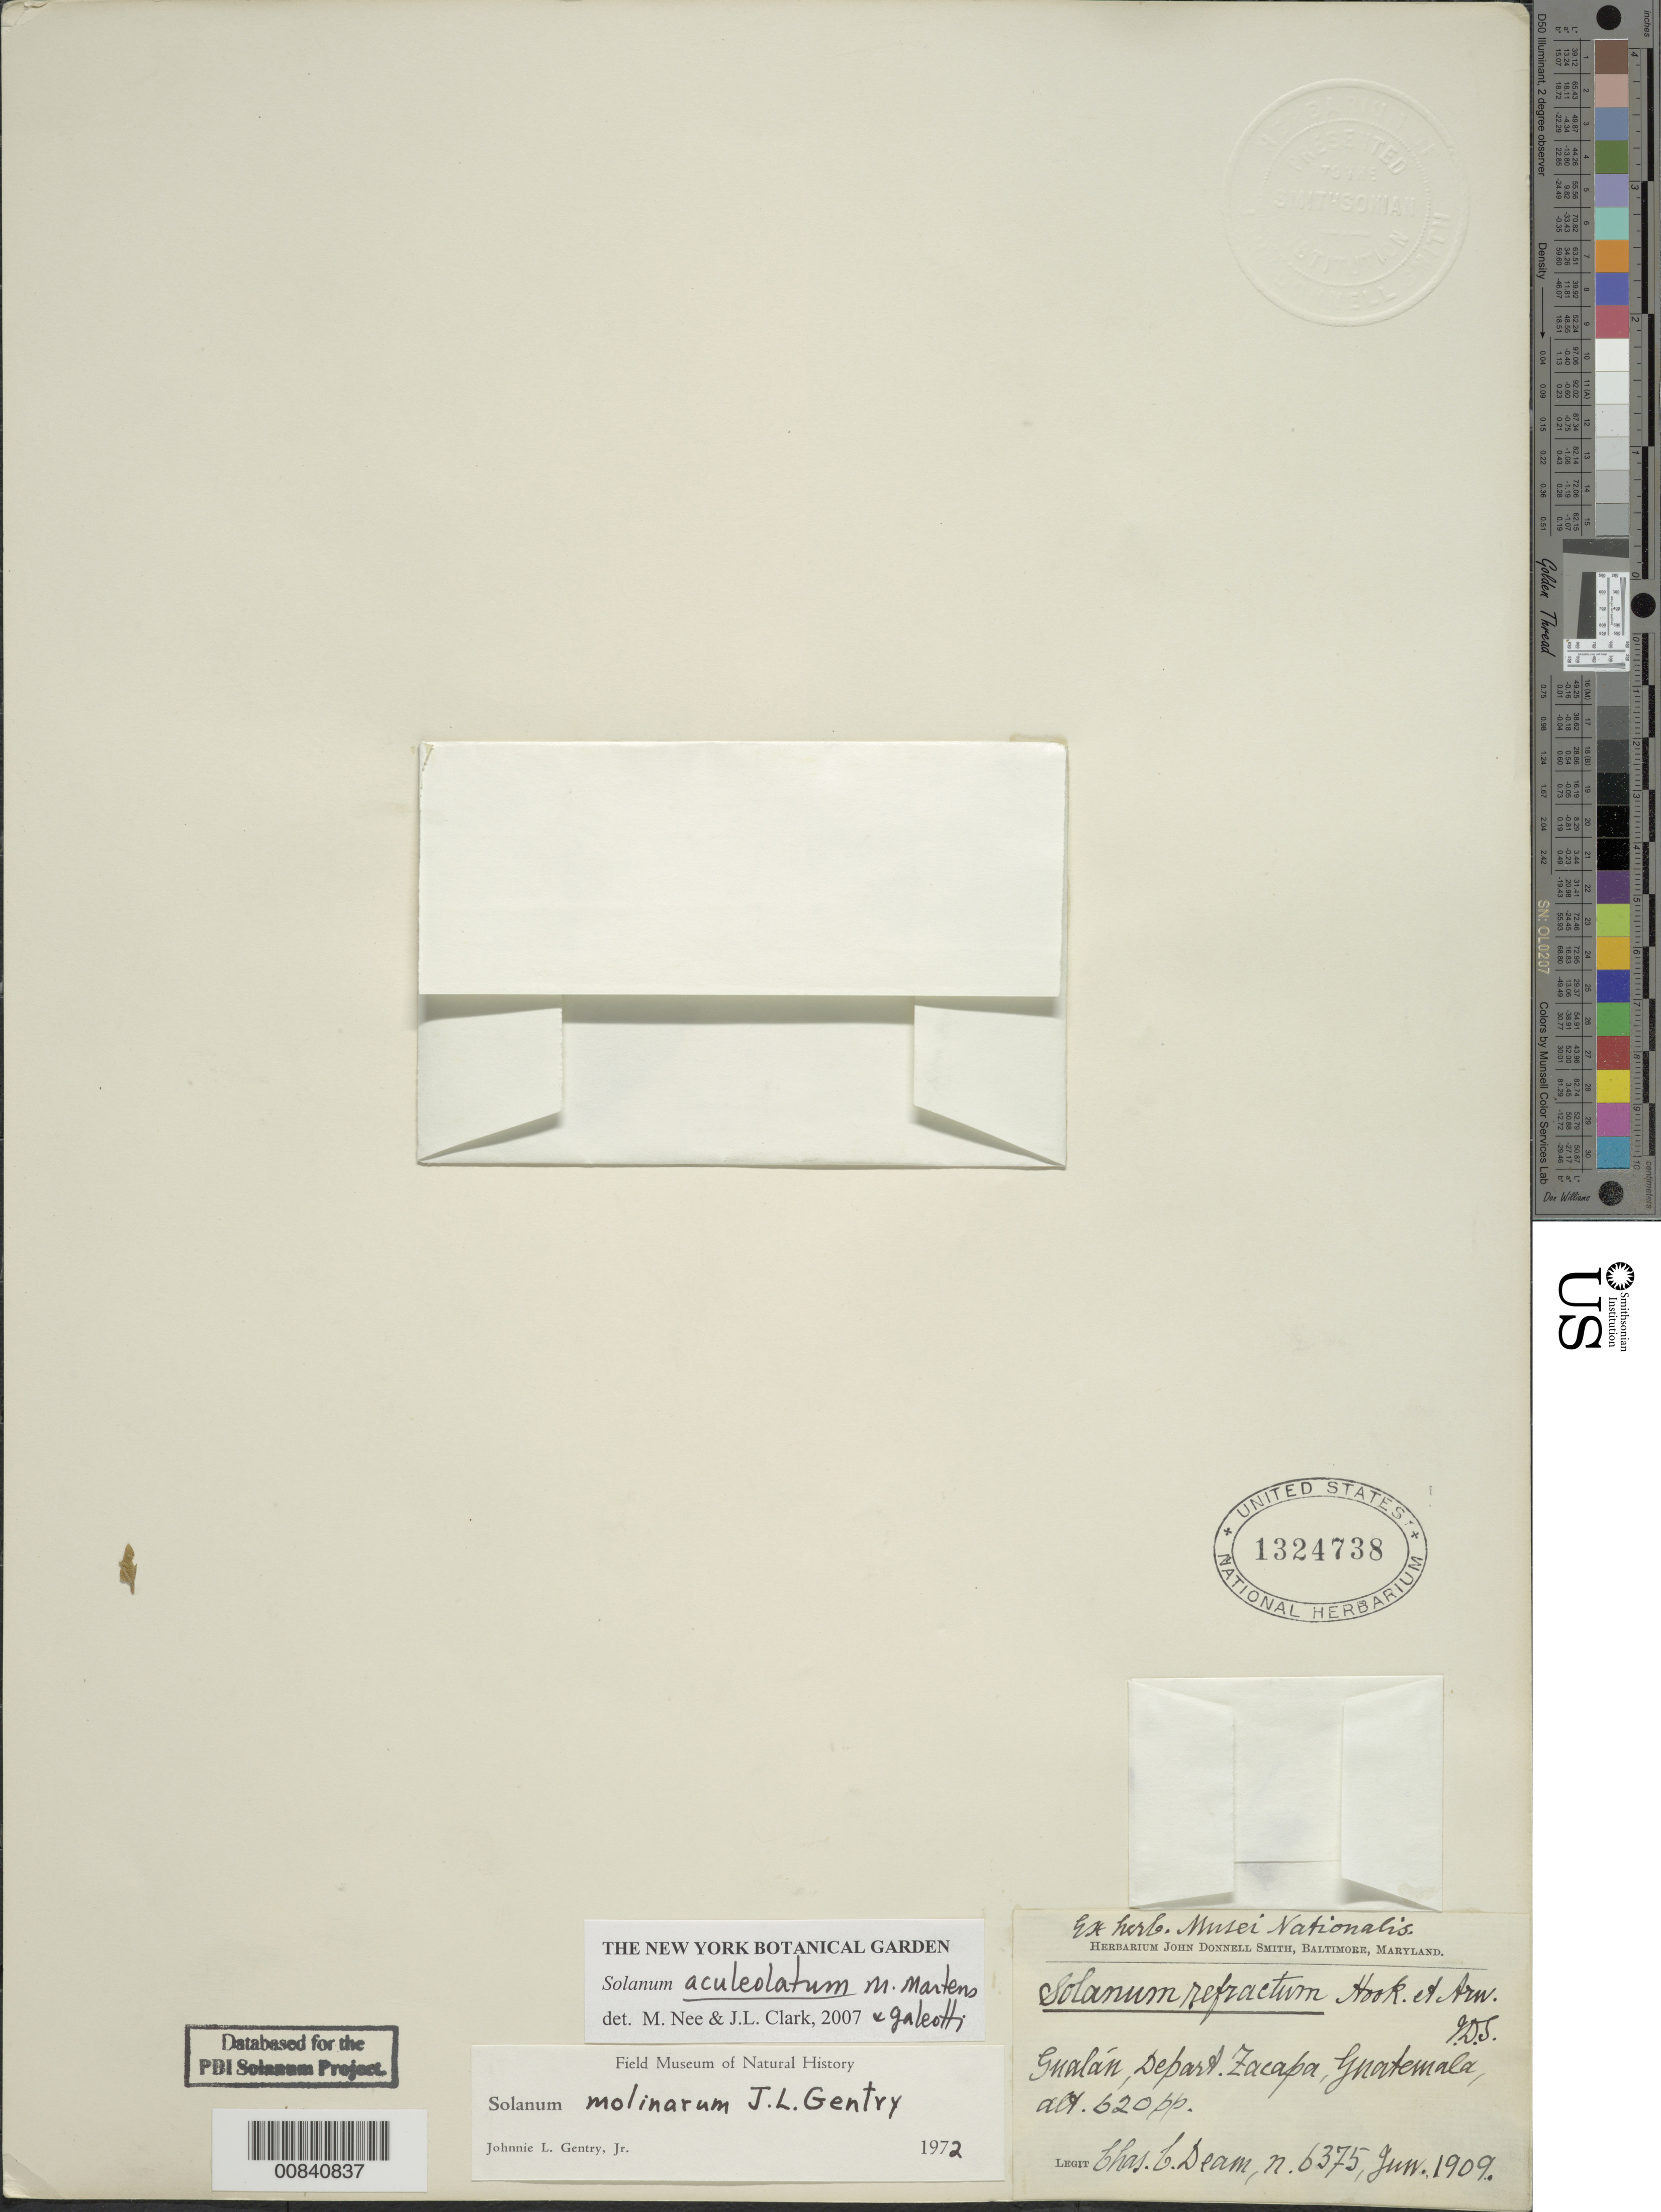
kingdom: Plantae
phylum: Tracheophyta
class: Magnoliopsida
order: Solanales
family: Solanaceae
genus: Solanum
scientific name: Solanum refractum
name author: Hook. & Arn.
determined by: Clark, J. L., (SEL), The Marie Selby Botanical Garden (UNITED STATES)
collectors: C. C. Deam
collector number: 6375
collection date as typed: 20 Jun 1909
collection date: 1909-06-20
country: Guatemala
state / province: Zacapa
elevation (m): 189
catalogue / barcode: US 1324738